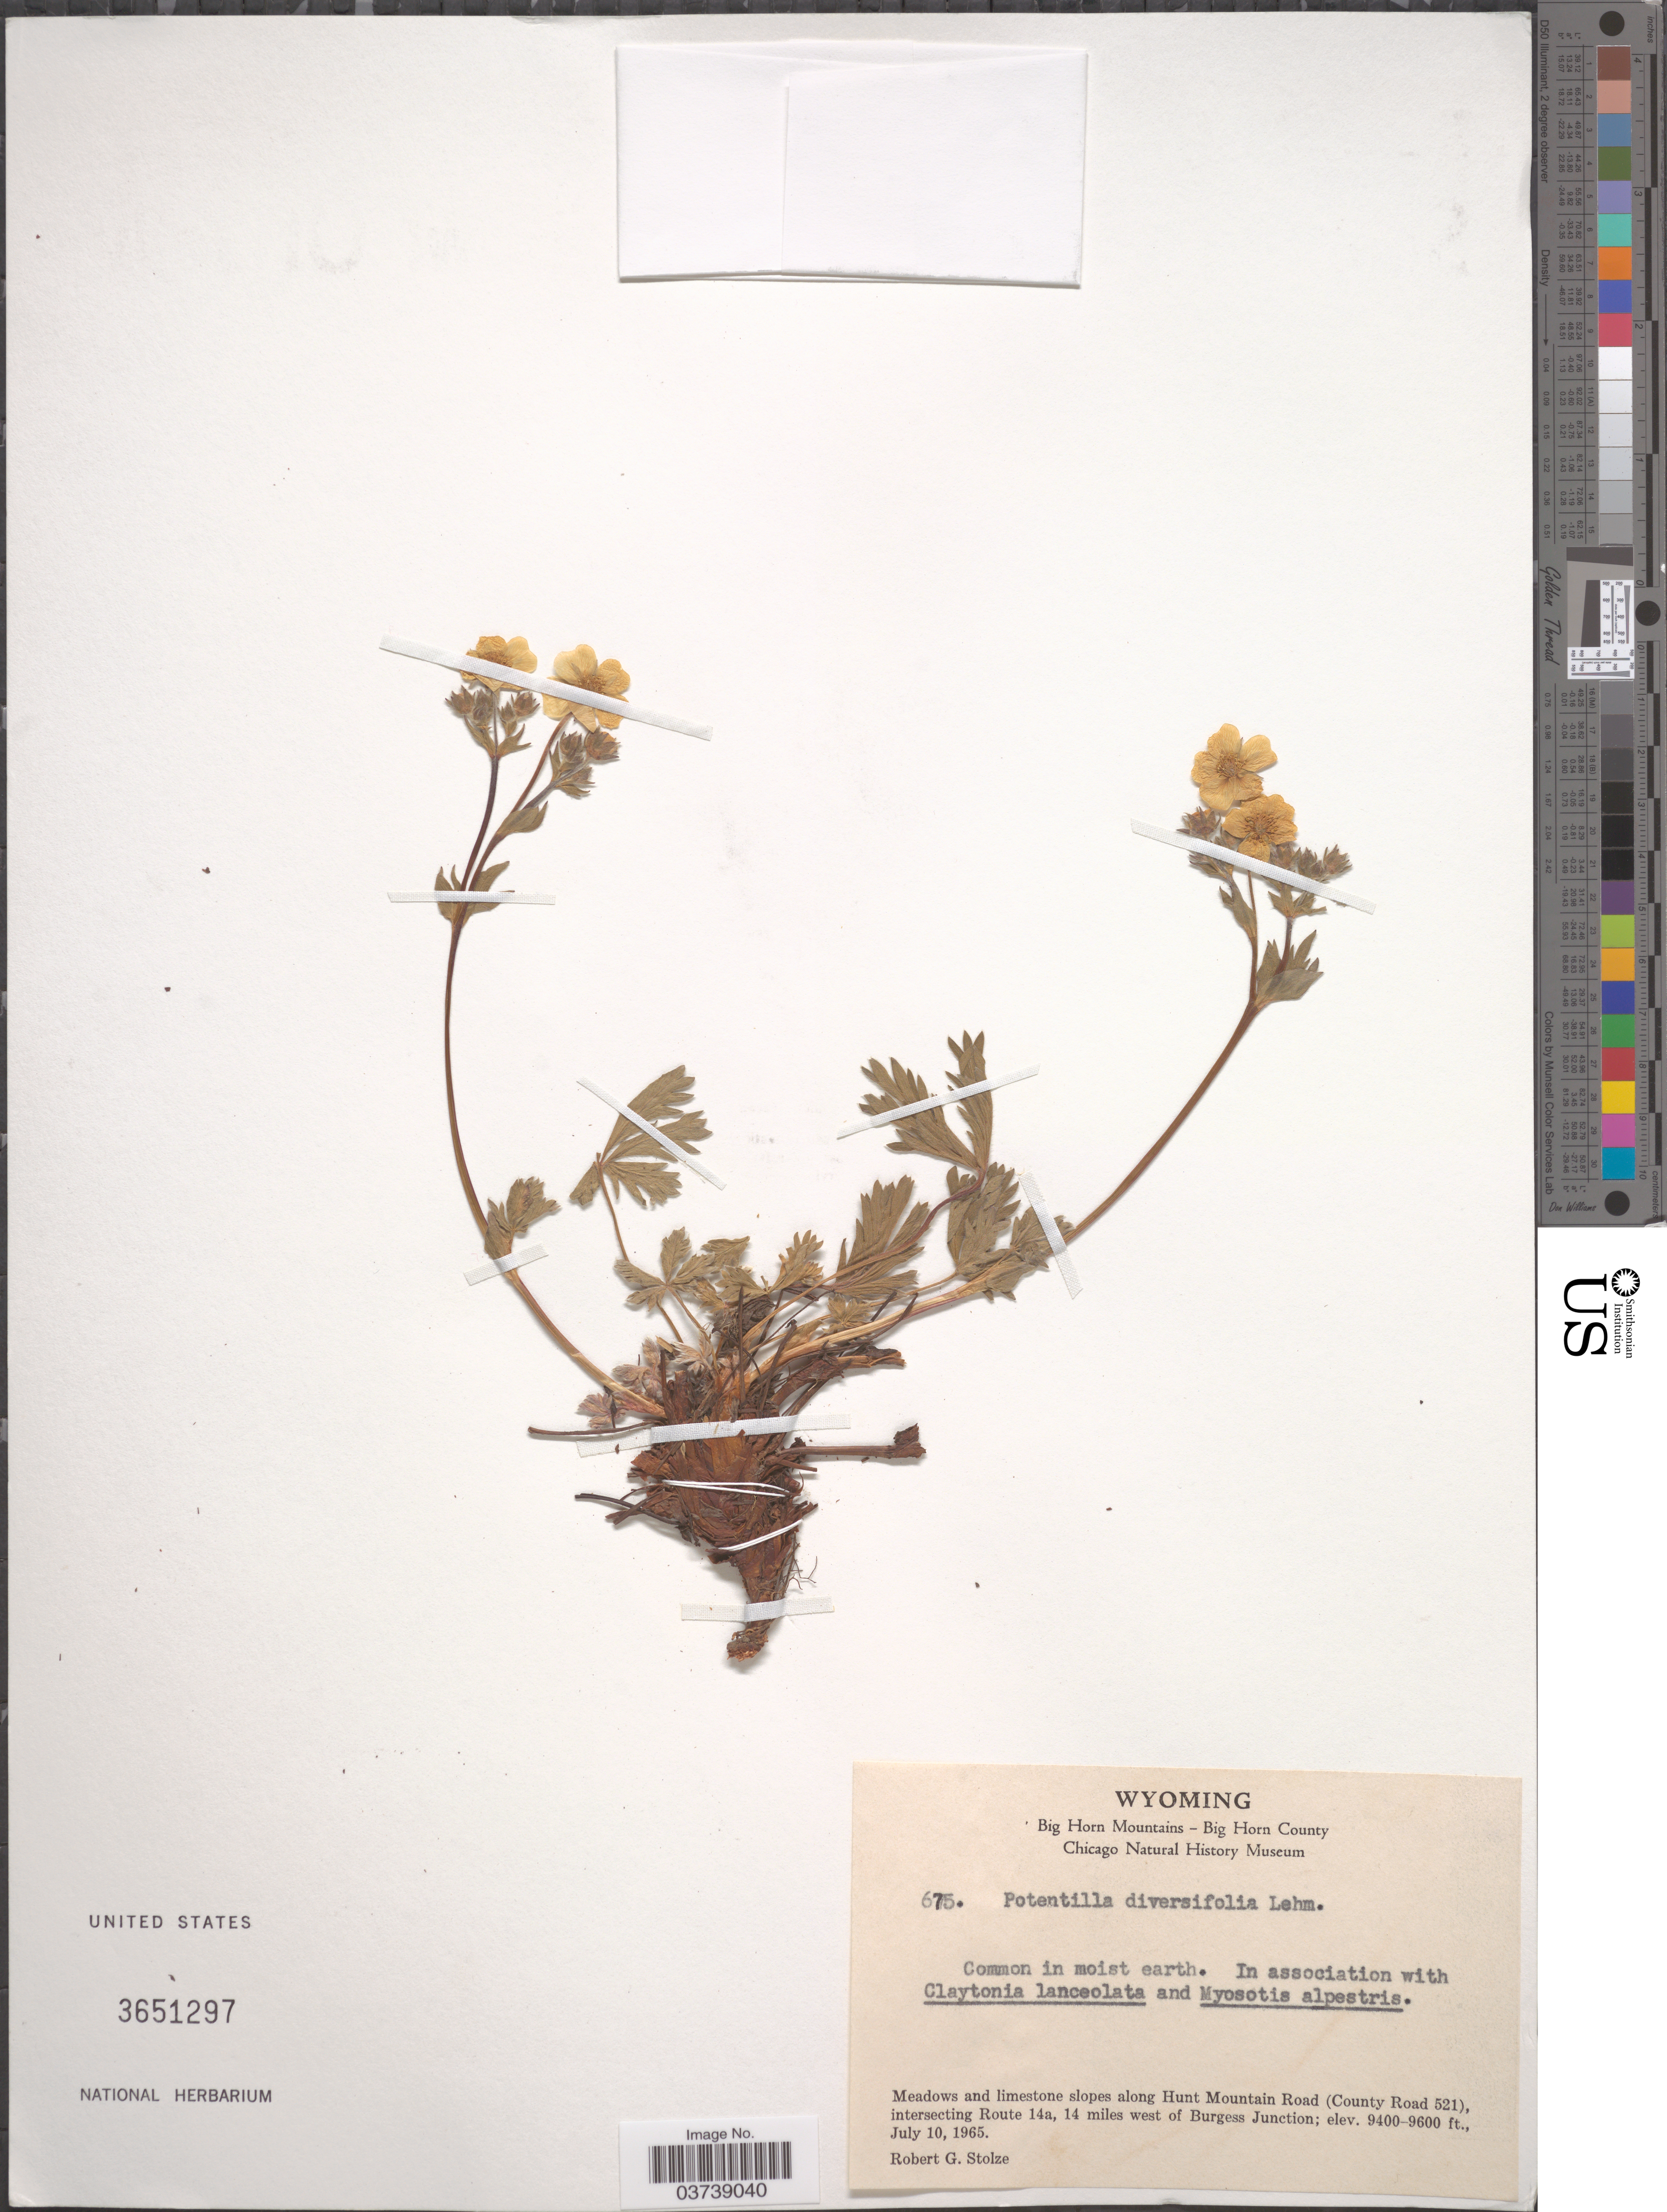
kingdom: Plantae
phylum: Tracheophyta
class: Magnoliopsida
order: Rosales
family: Rosaceae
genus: Potentilla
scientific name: Potentilla diversifolia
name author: Lehm.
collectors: R. G. Stolze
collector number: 675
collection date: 1965-07-10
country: United States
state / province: Wyoming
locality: Big Horn Mountains - Big Horn County. Along Hunt Mountain Road (County Road 521), intersecting Route 14a, 14 miles west of Burgess Junction.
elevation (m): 2865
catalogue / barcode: US 3651297